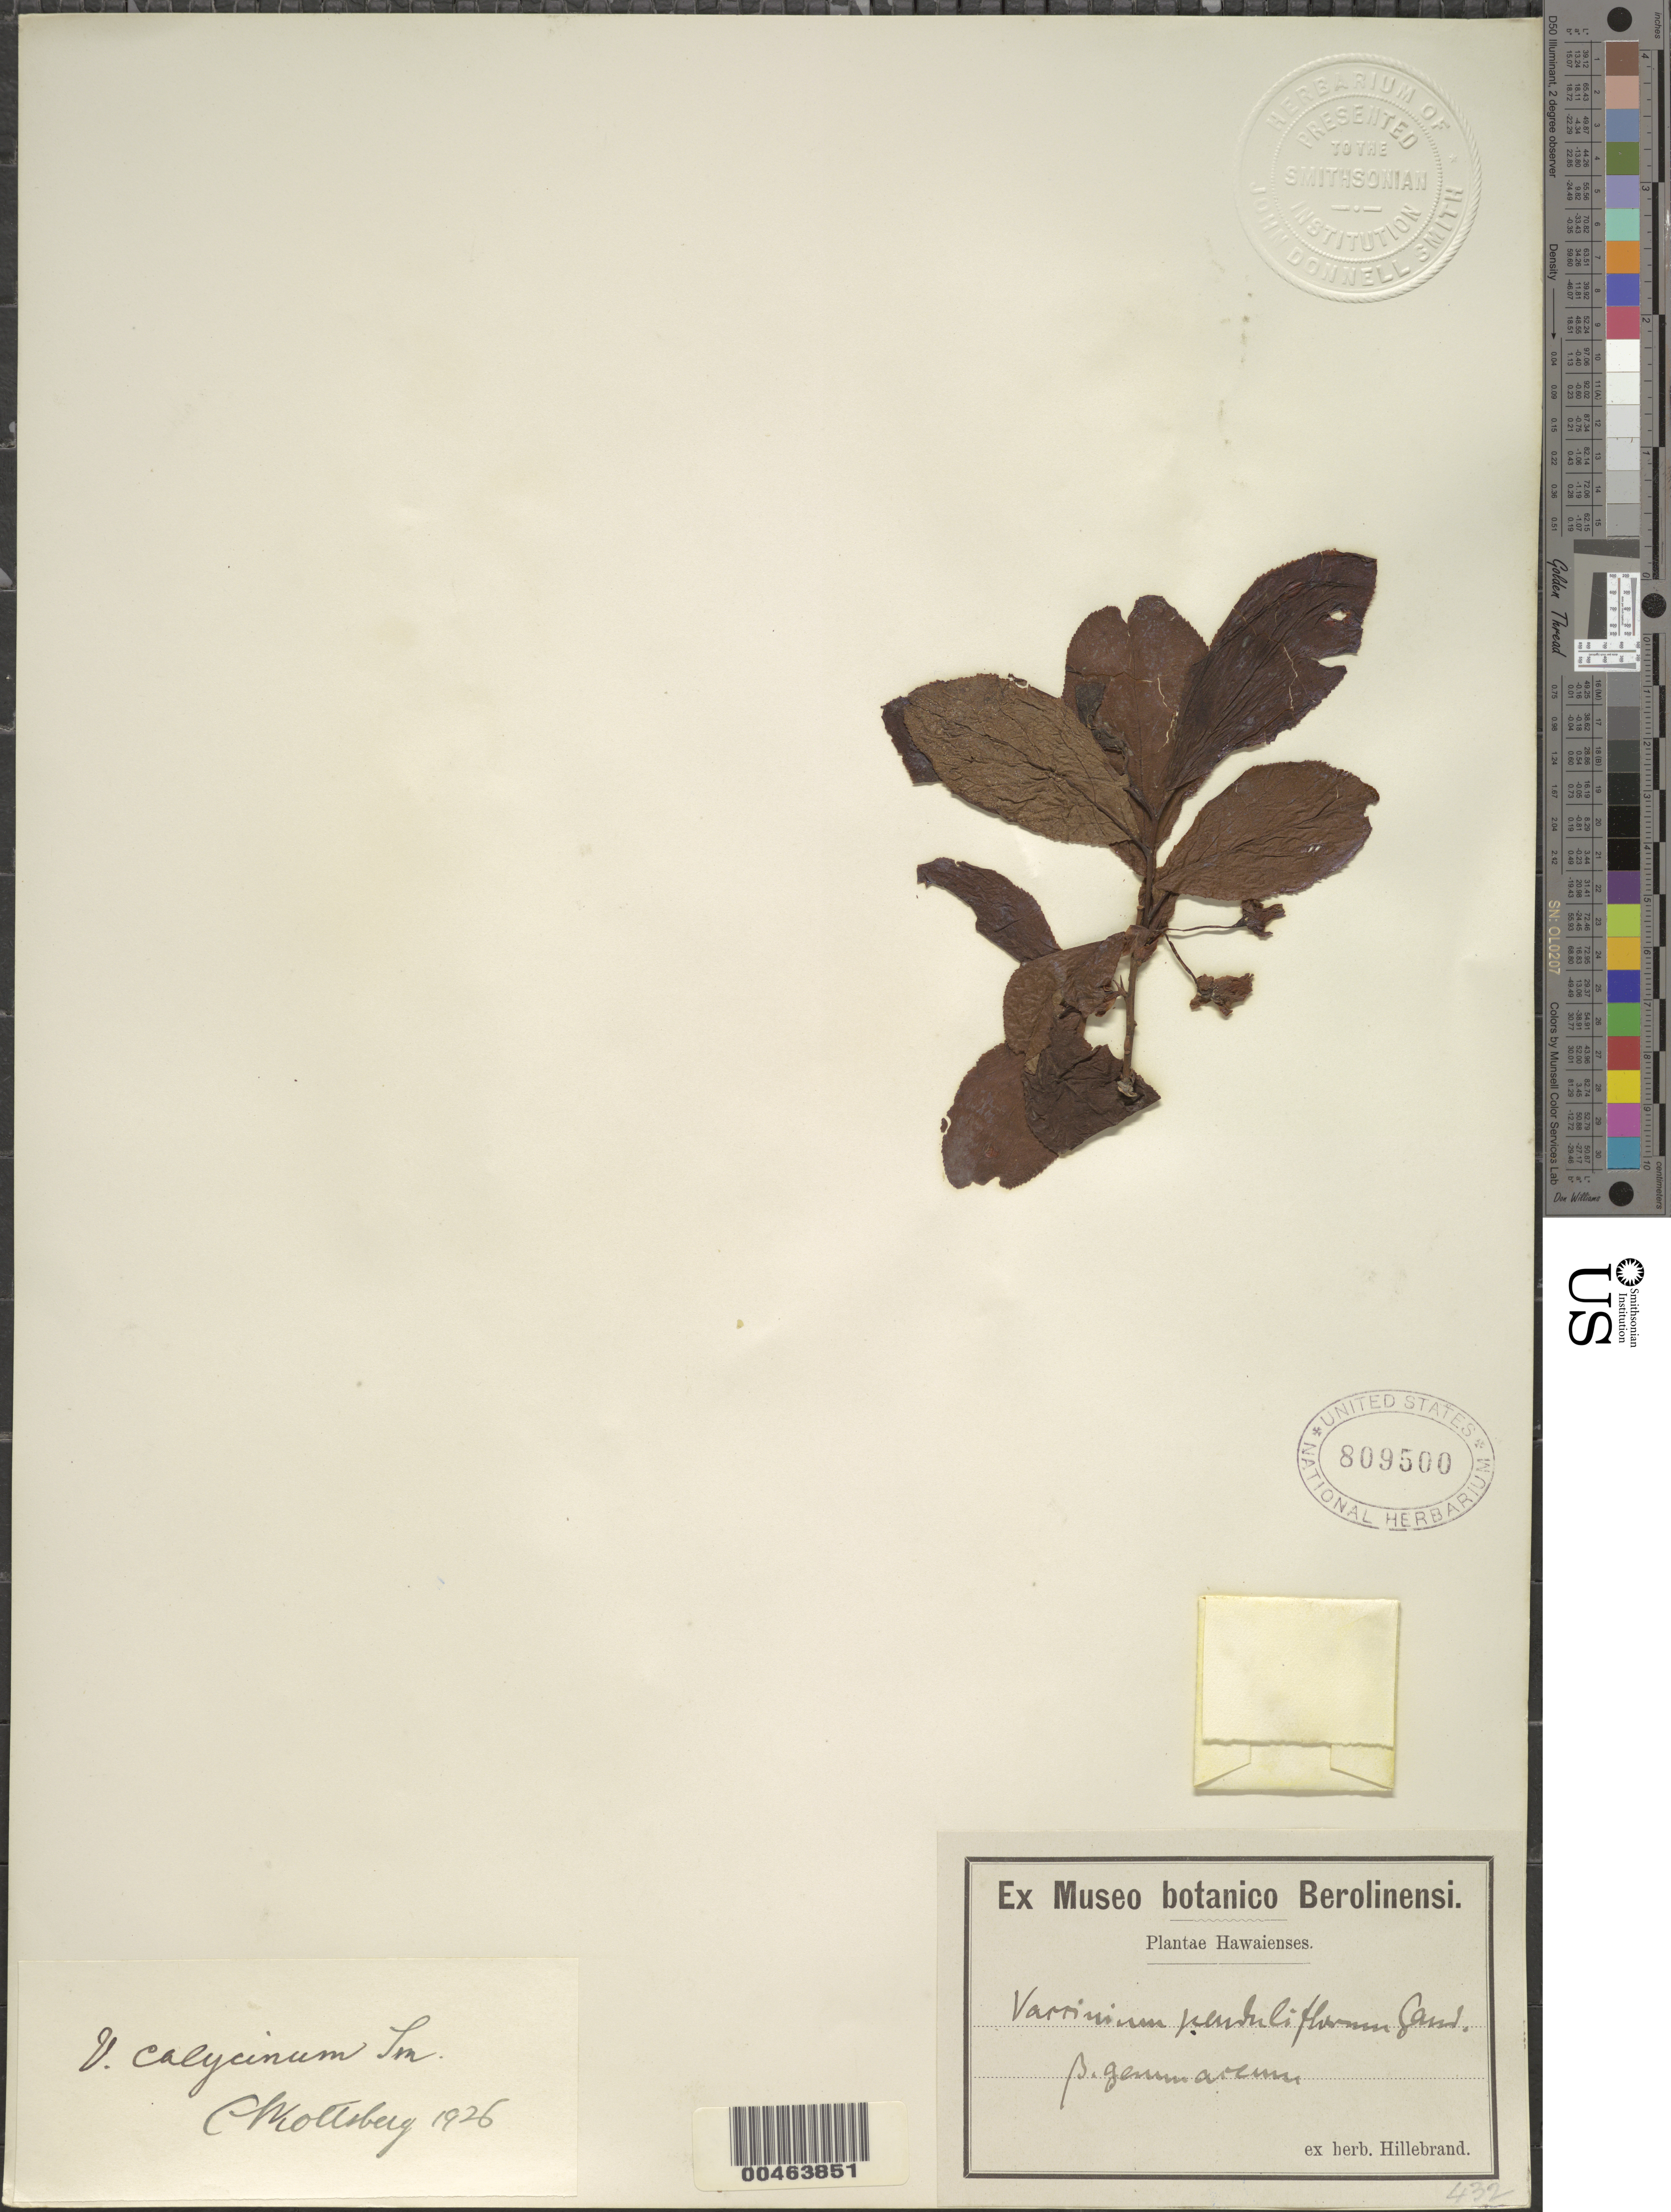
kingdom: Plantae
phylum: Tracheophyta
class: Magnoliopsida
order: Ericales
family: Ericaceae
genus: Vaccinium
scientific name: Vaccinium calycinum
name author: Sm.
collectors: W. Hillebrand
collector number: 432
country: United States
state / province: Hawaii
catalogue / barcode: US 809500